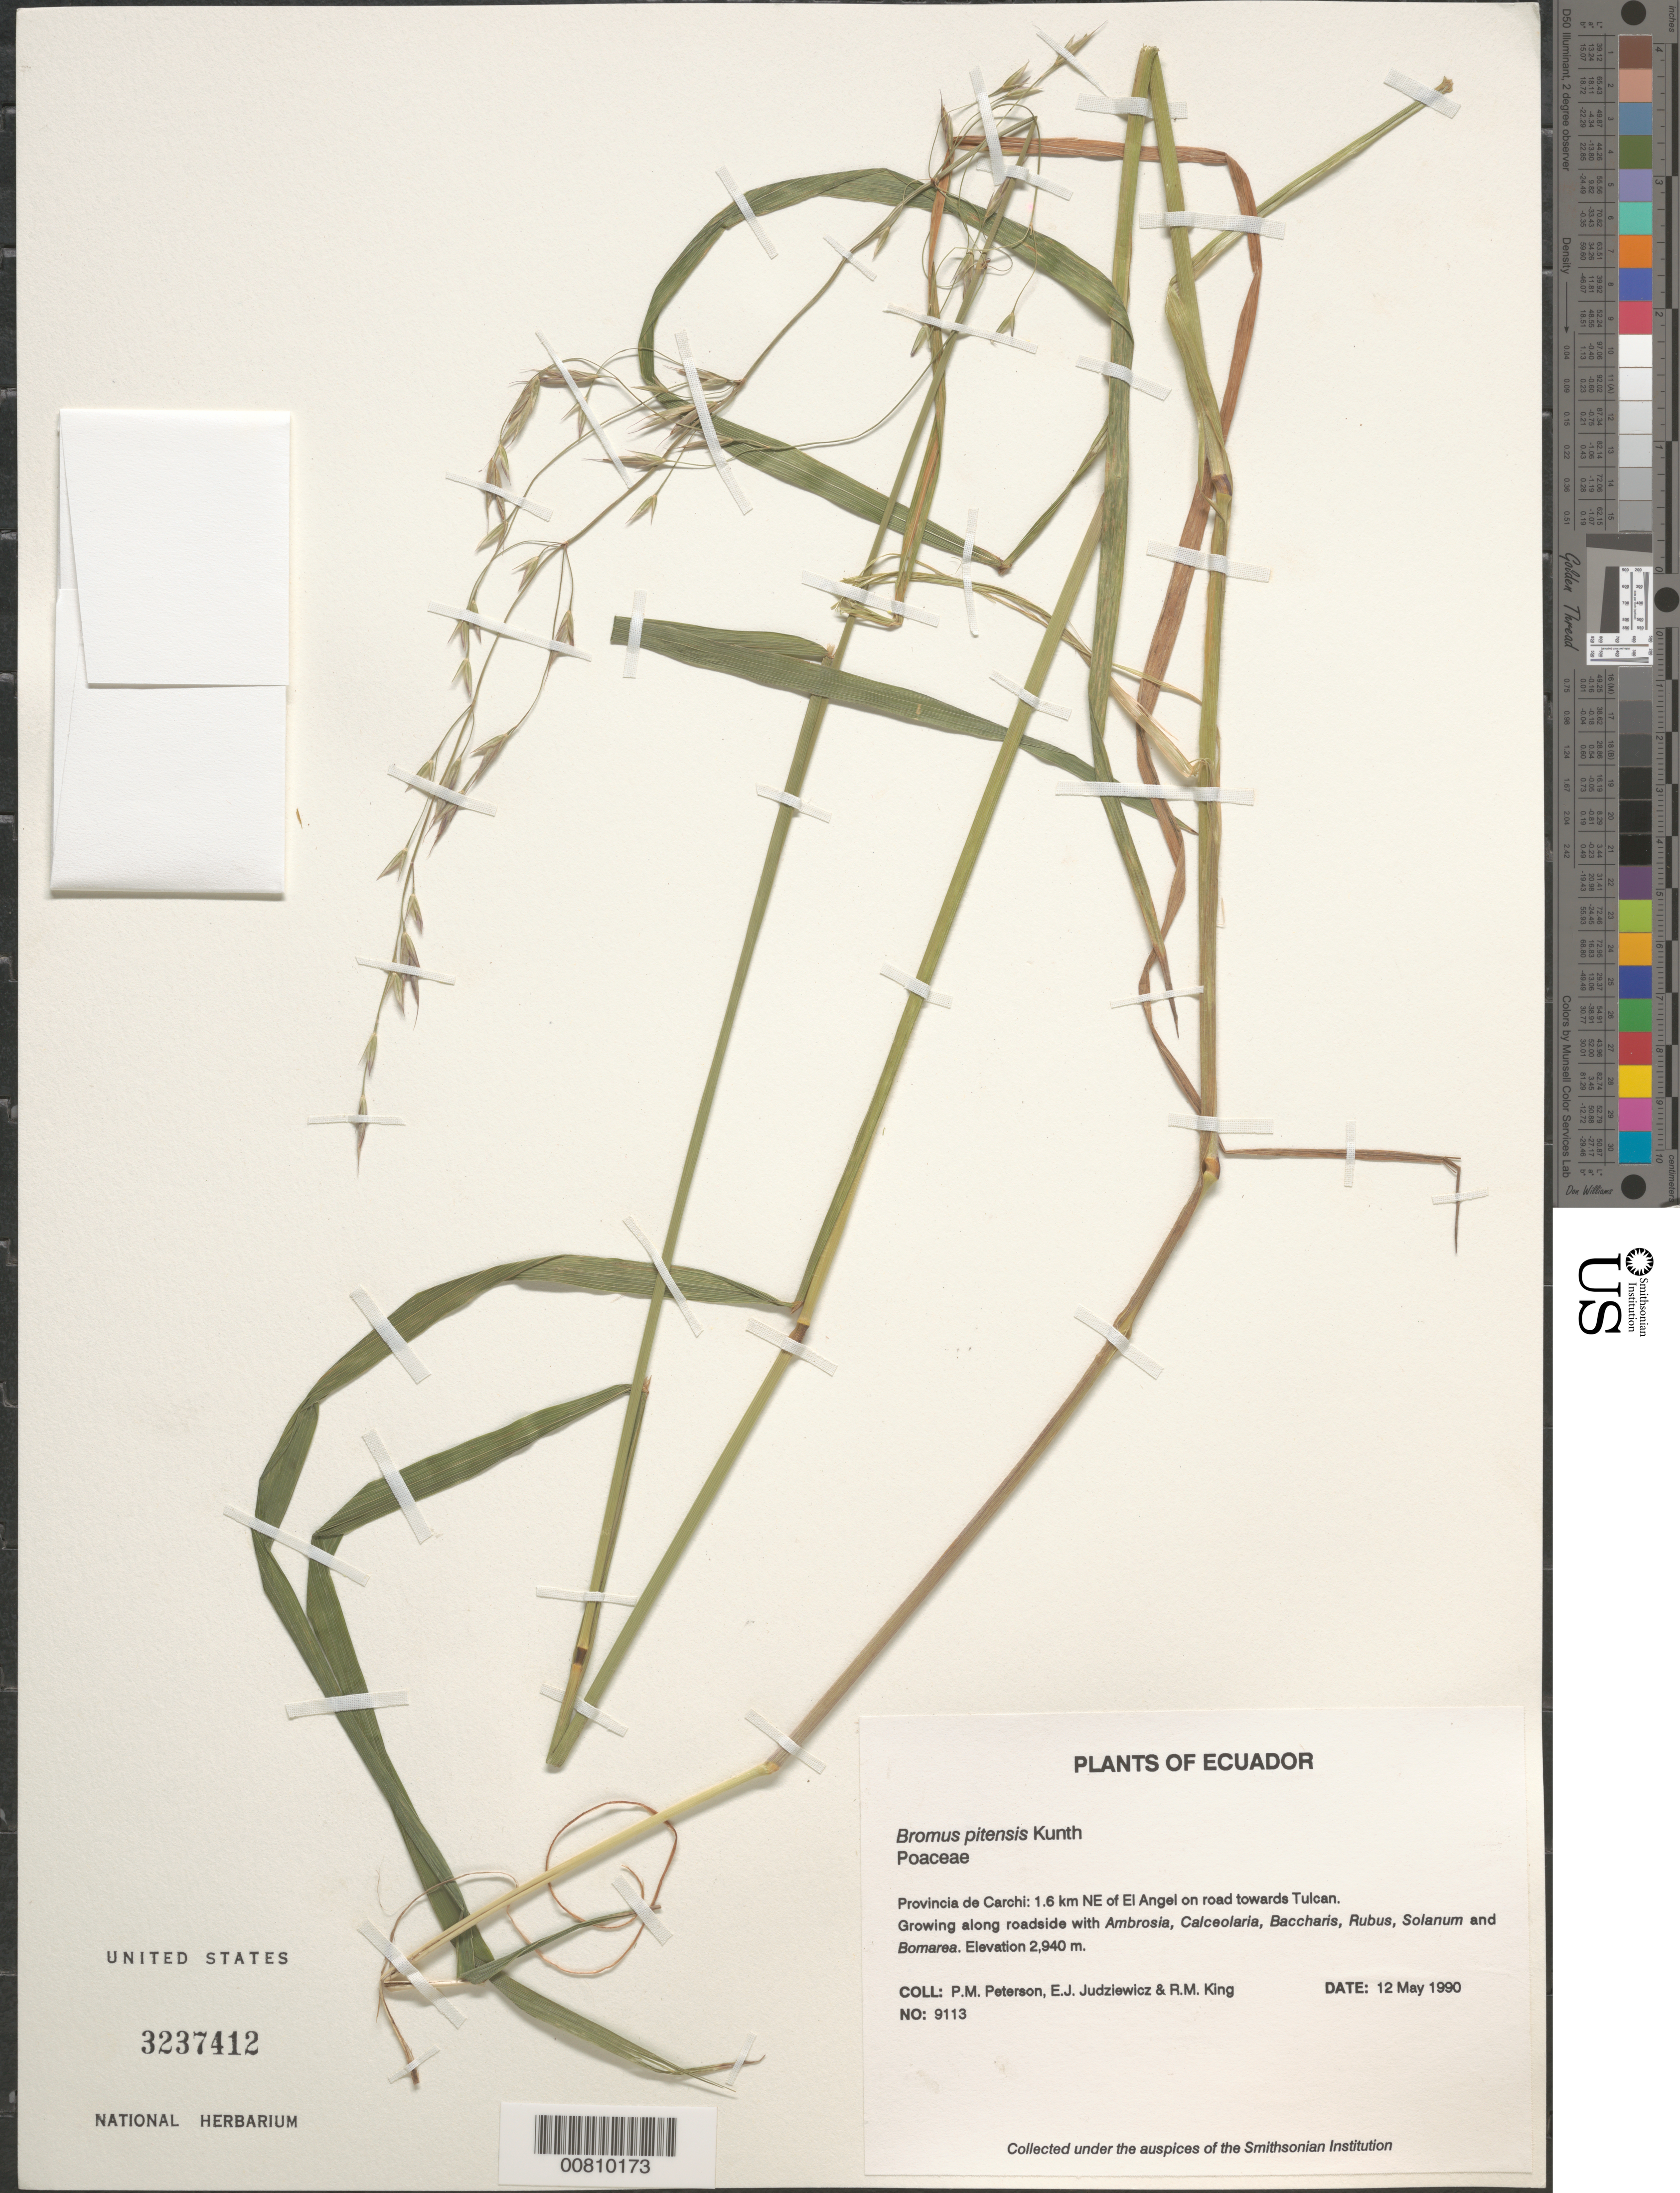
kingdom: Plantae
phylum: Tracheophyta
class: Liliopsida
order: Poales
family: Poaceae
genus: Bromus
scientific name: Bromus pitensis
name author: Kunth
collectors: P. M. Peterson, E. J. Judziewicz & R. M. King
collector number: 09113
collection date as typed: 12 May 1990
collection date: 1990-05-12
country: Ecuador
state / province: Carchi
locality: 1.6 km NE of El Angel on road towards Tulcan.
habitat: Growing along roadside with Ambrosia, Calceolaria, Baccharis, Rubus, Solanum and Bomarea.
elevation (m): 2940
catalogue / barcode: US 3237412